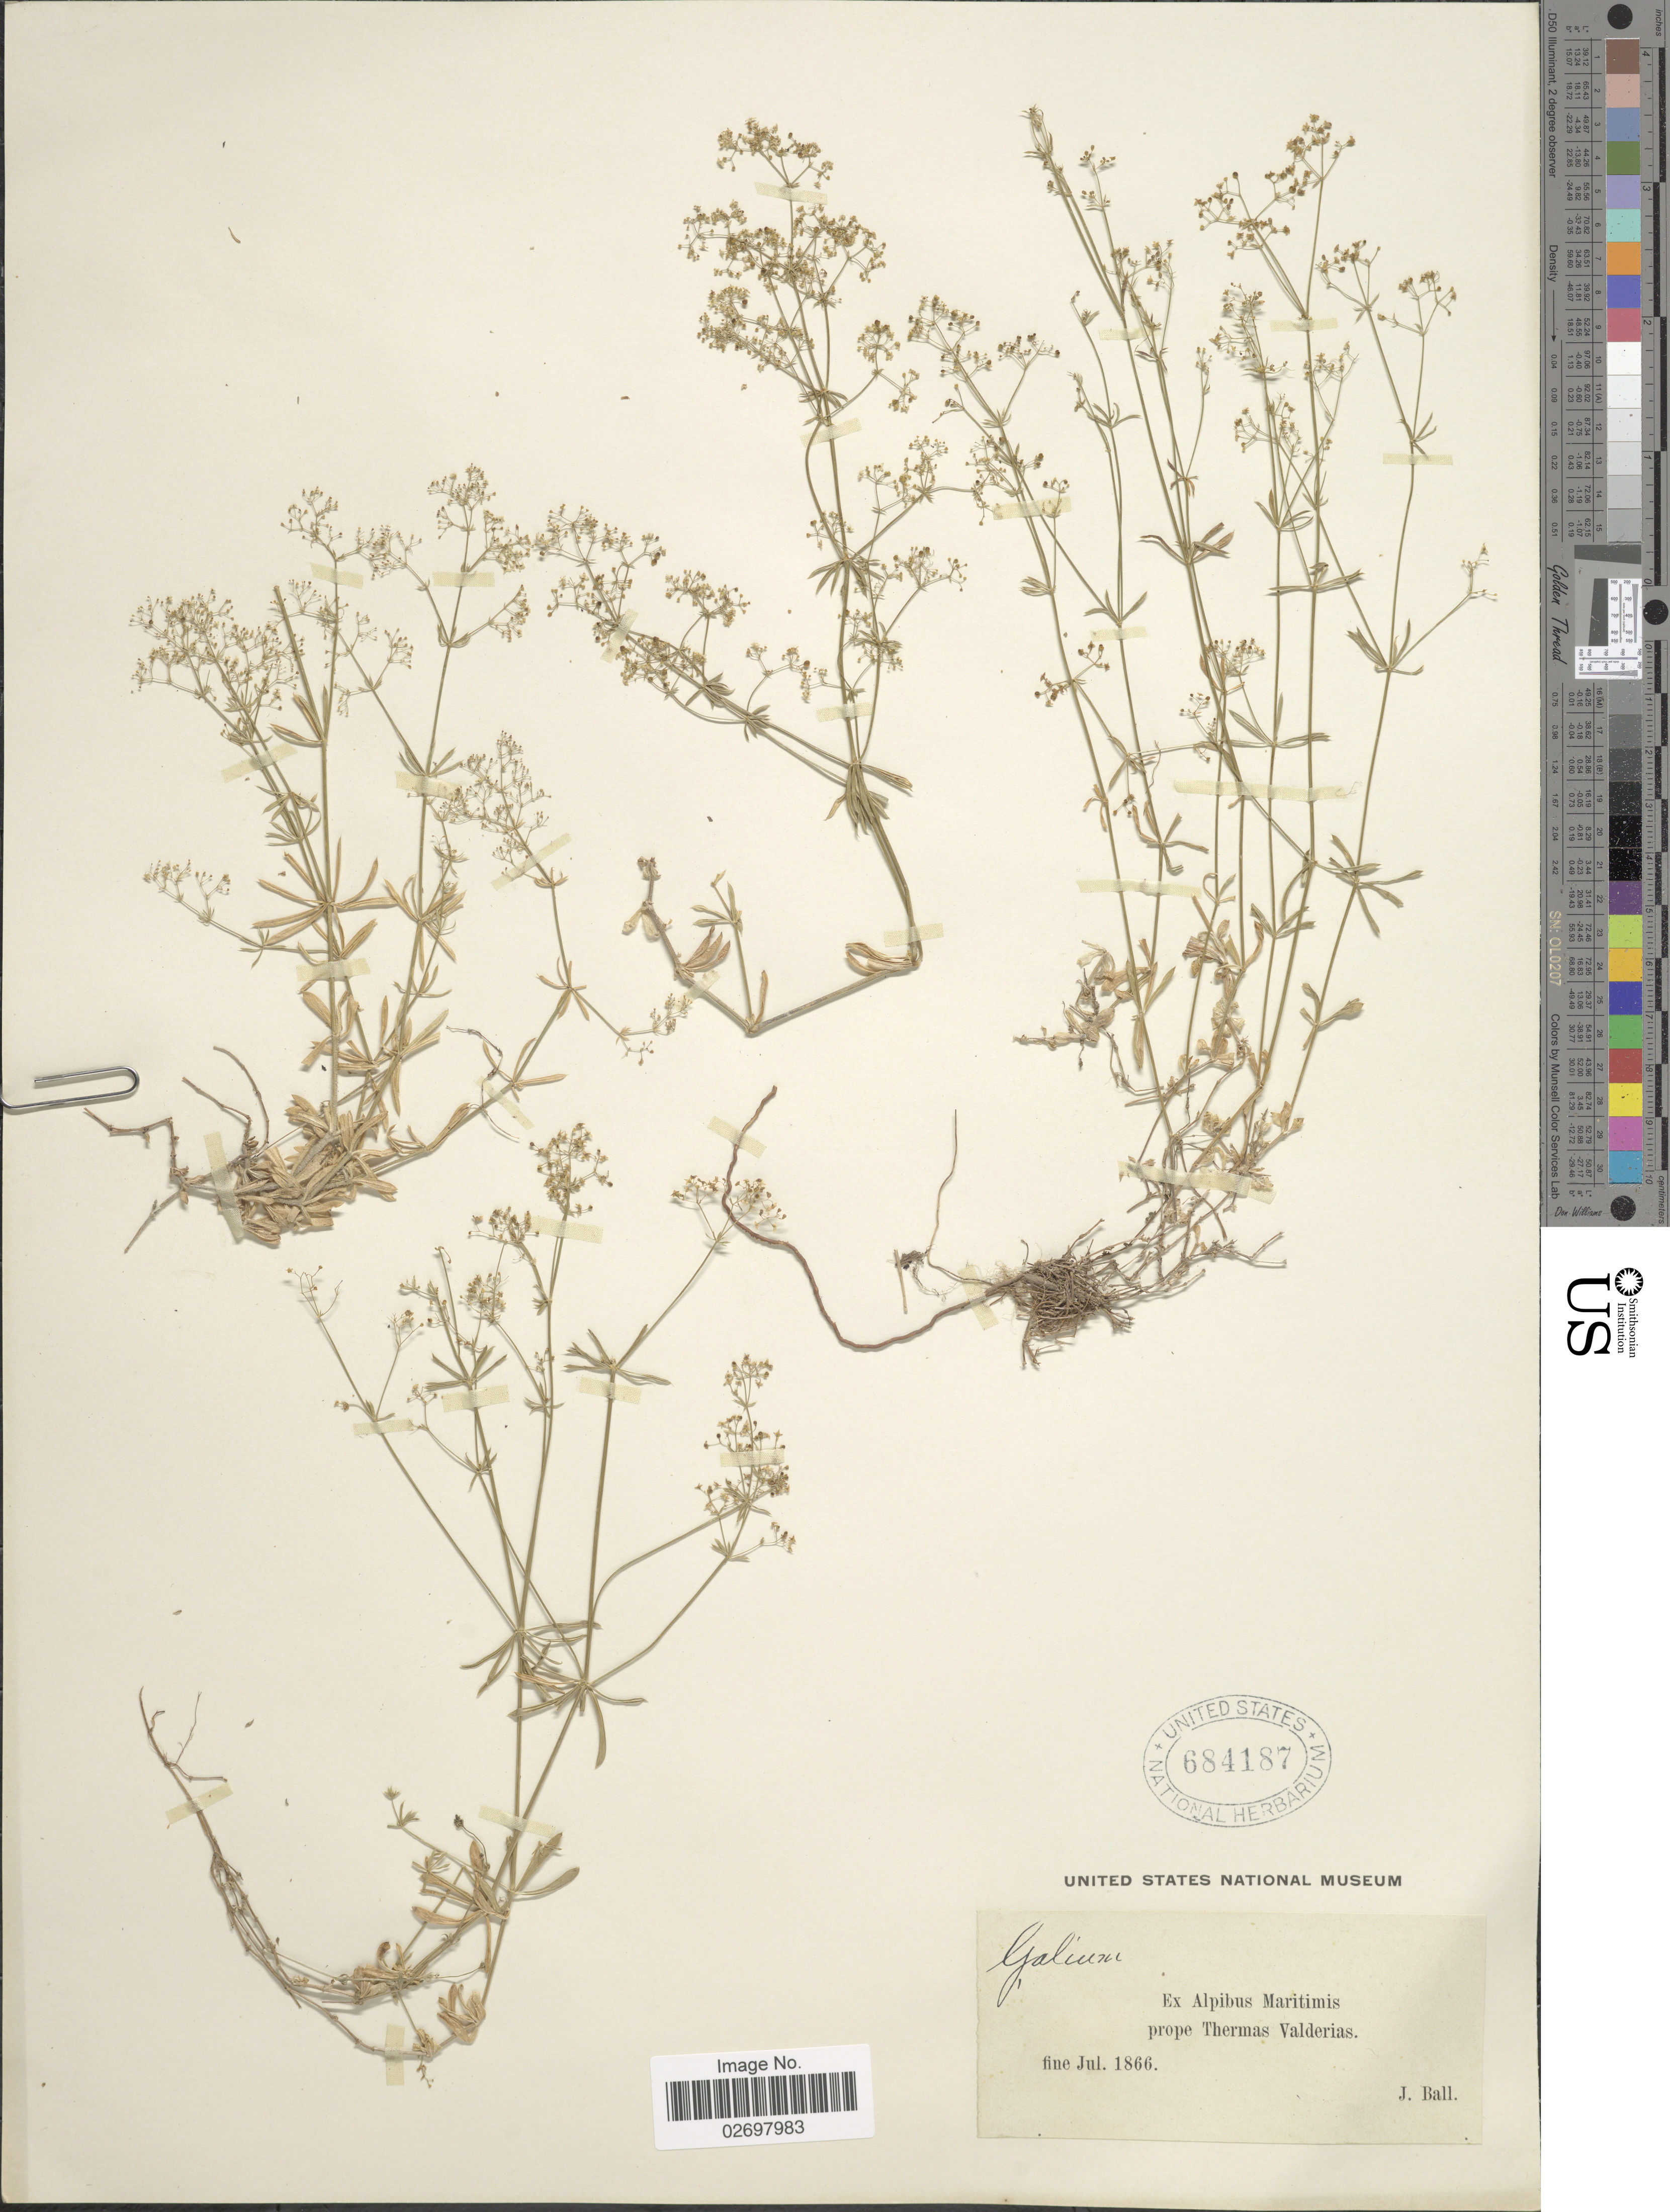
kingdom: Plantae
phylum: Tracheophyta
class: Magnoliopsida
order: Gentianales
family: Rubiaceae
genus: Galium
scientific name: Galium sp.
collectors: J. Ball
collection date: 1866-07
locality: Ex Alpibus Maritimis prope Thermas Valderias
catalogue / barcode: US 684187